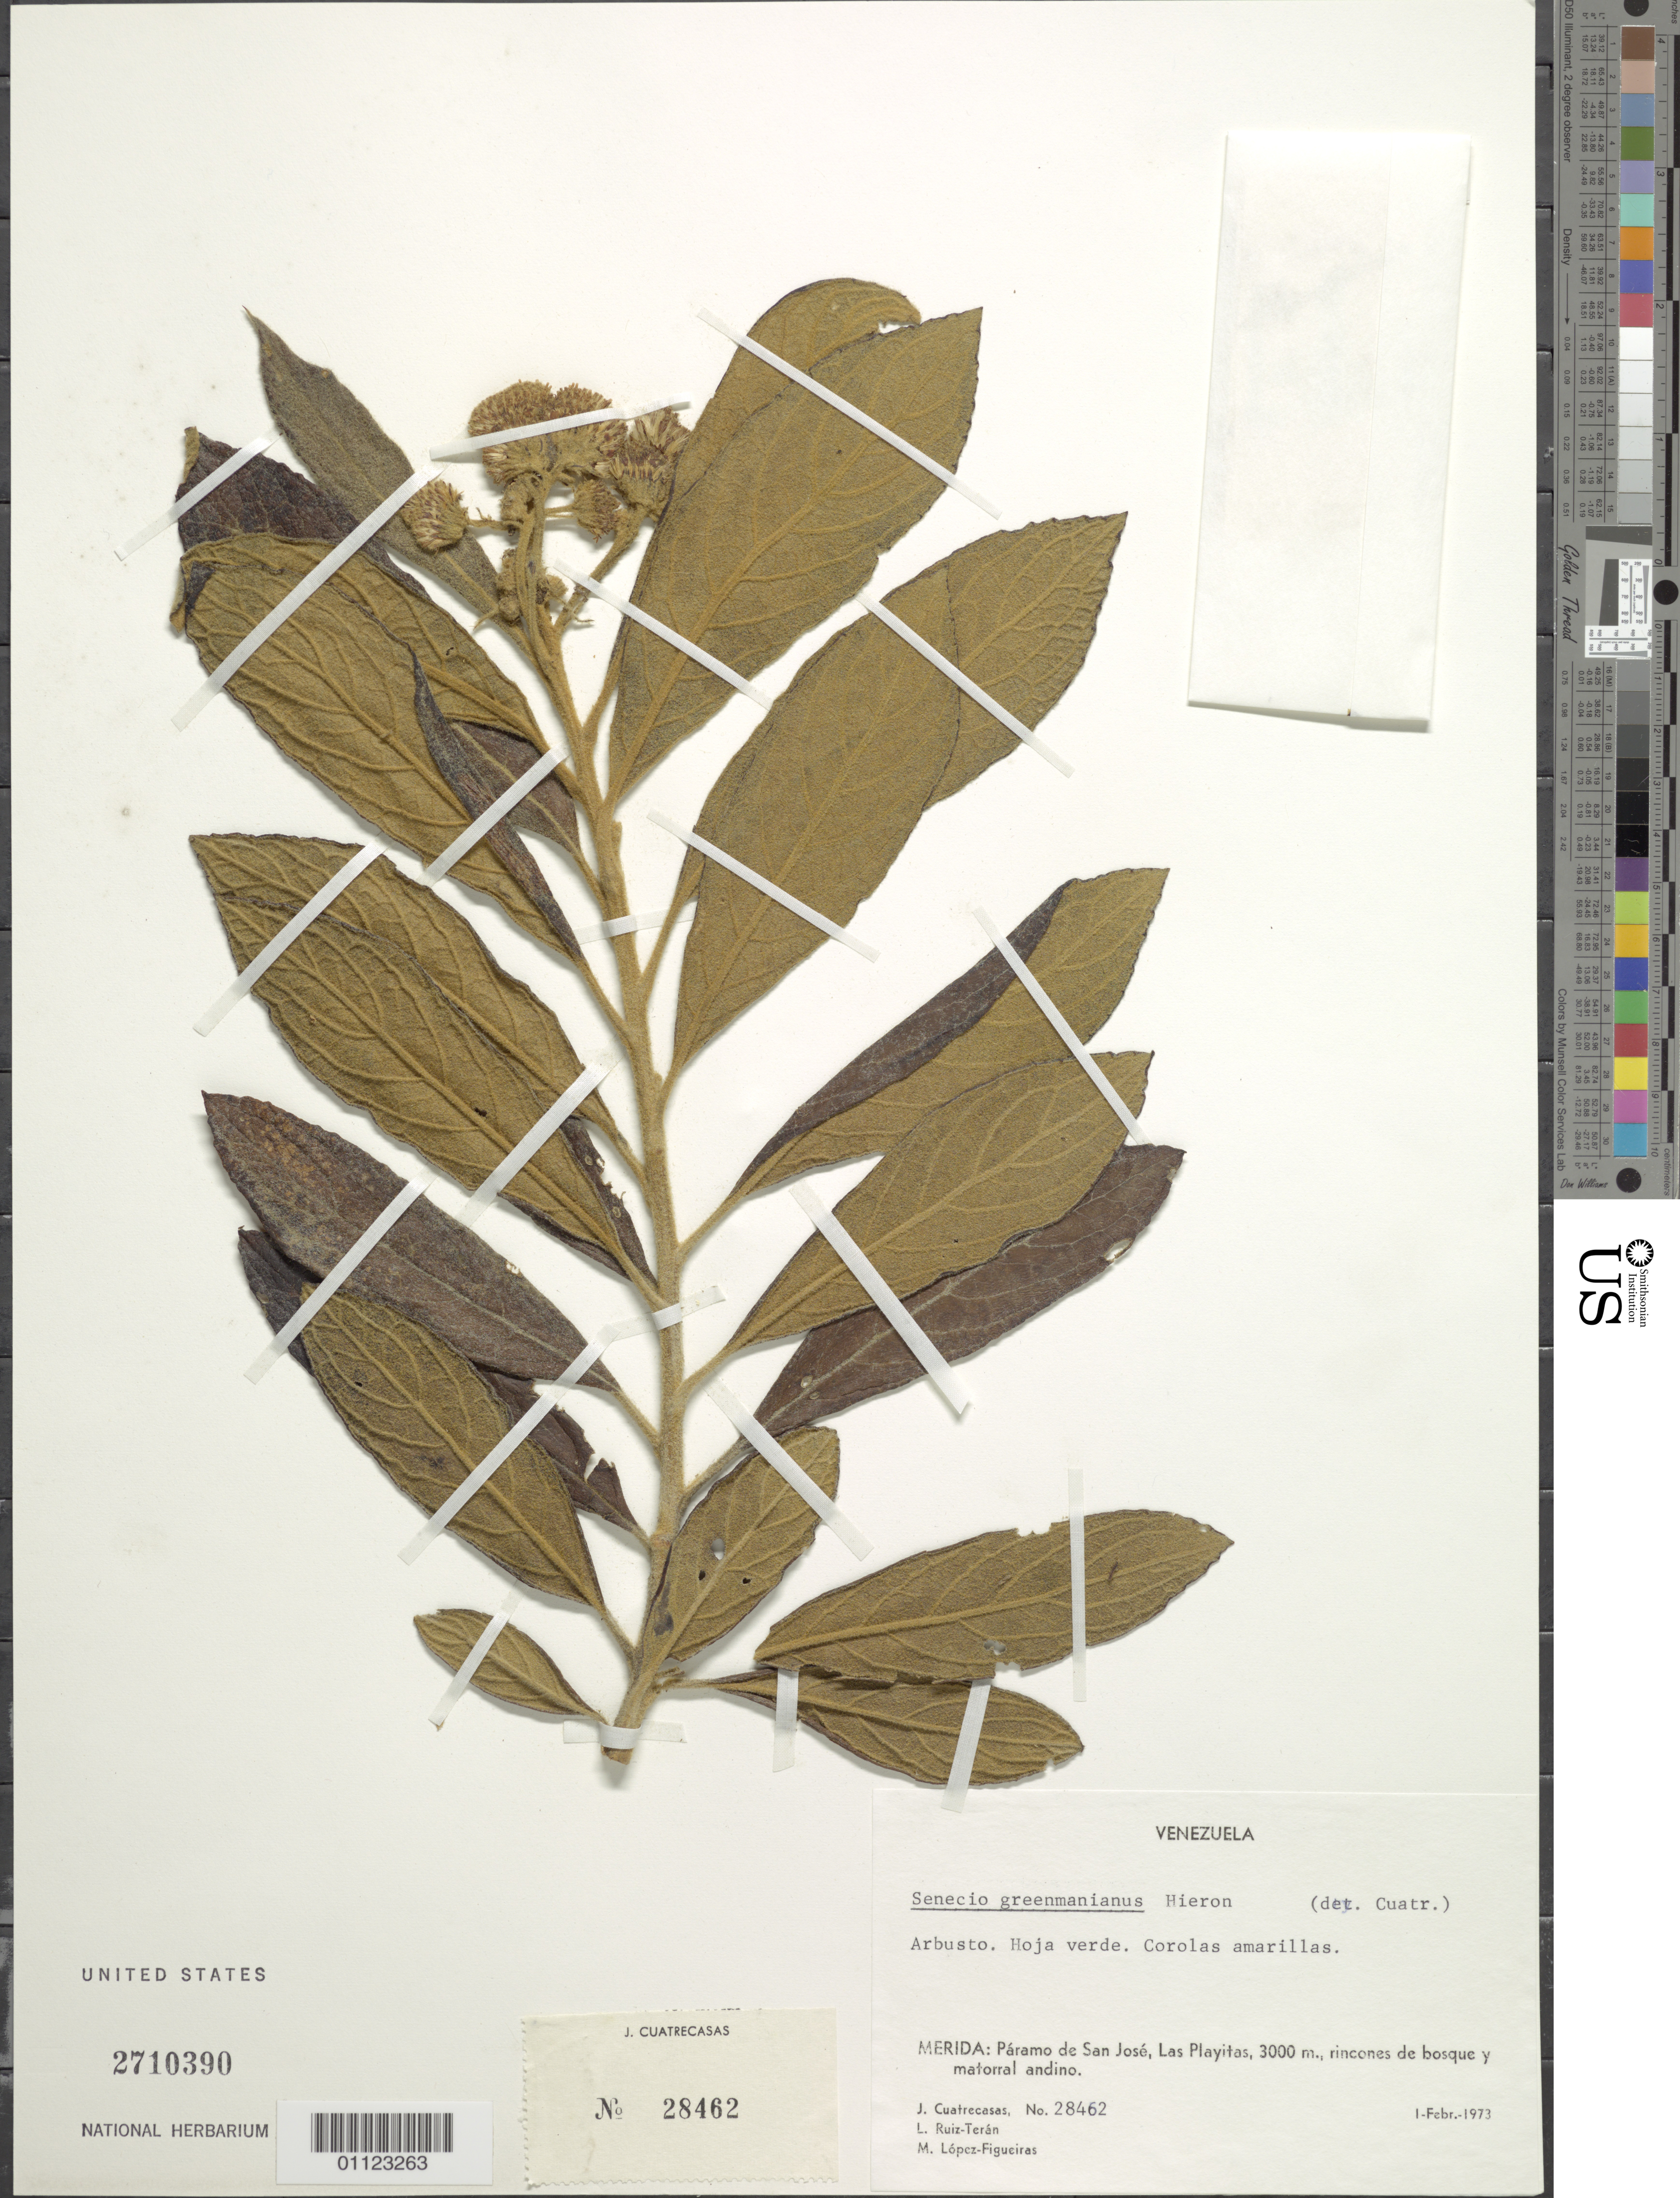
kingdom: Plantae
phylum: Tracheophyta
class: Magnoliopsida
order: Asterales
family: Asteraceae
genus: Pentacalia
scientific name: Pentacalia greenmaniana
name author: (Hieron.) Cuatrec.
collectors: J. Cuatrecasas, L. E. Ruíz-Terán & M. López Figueiras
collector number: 28462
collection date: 1973-02-01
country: Venezuela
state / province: Mérida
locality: Páramo de San José, Las Playitas.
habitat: Rincones de bosque y matorral andino.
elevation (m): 3000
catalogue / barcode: US 2710390